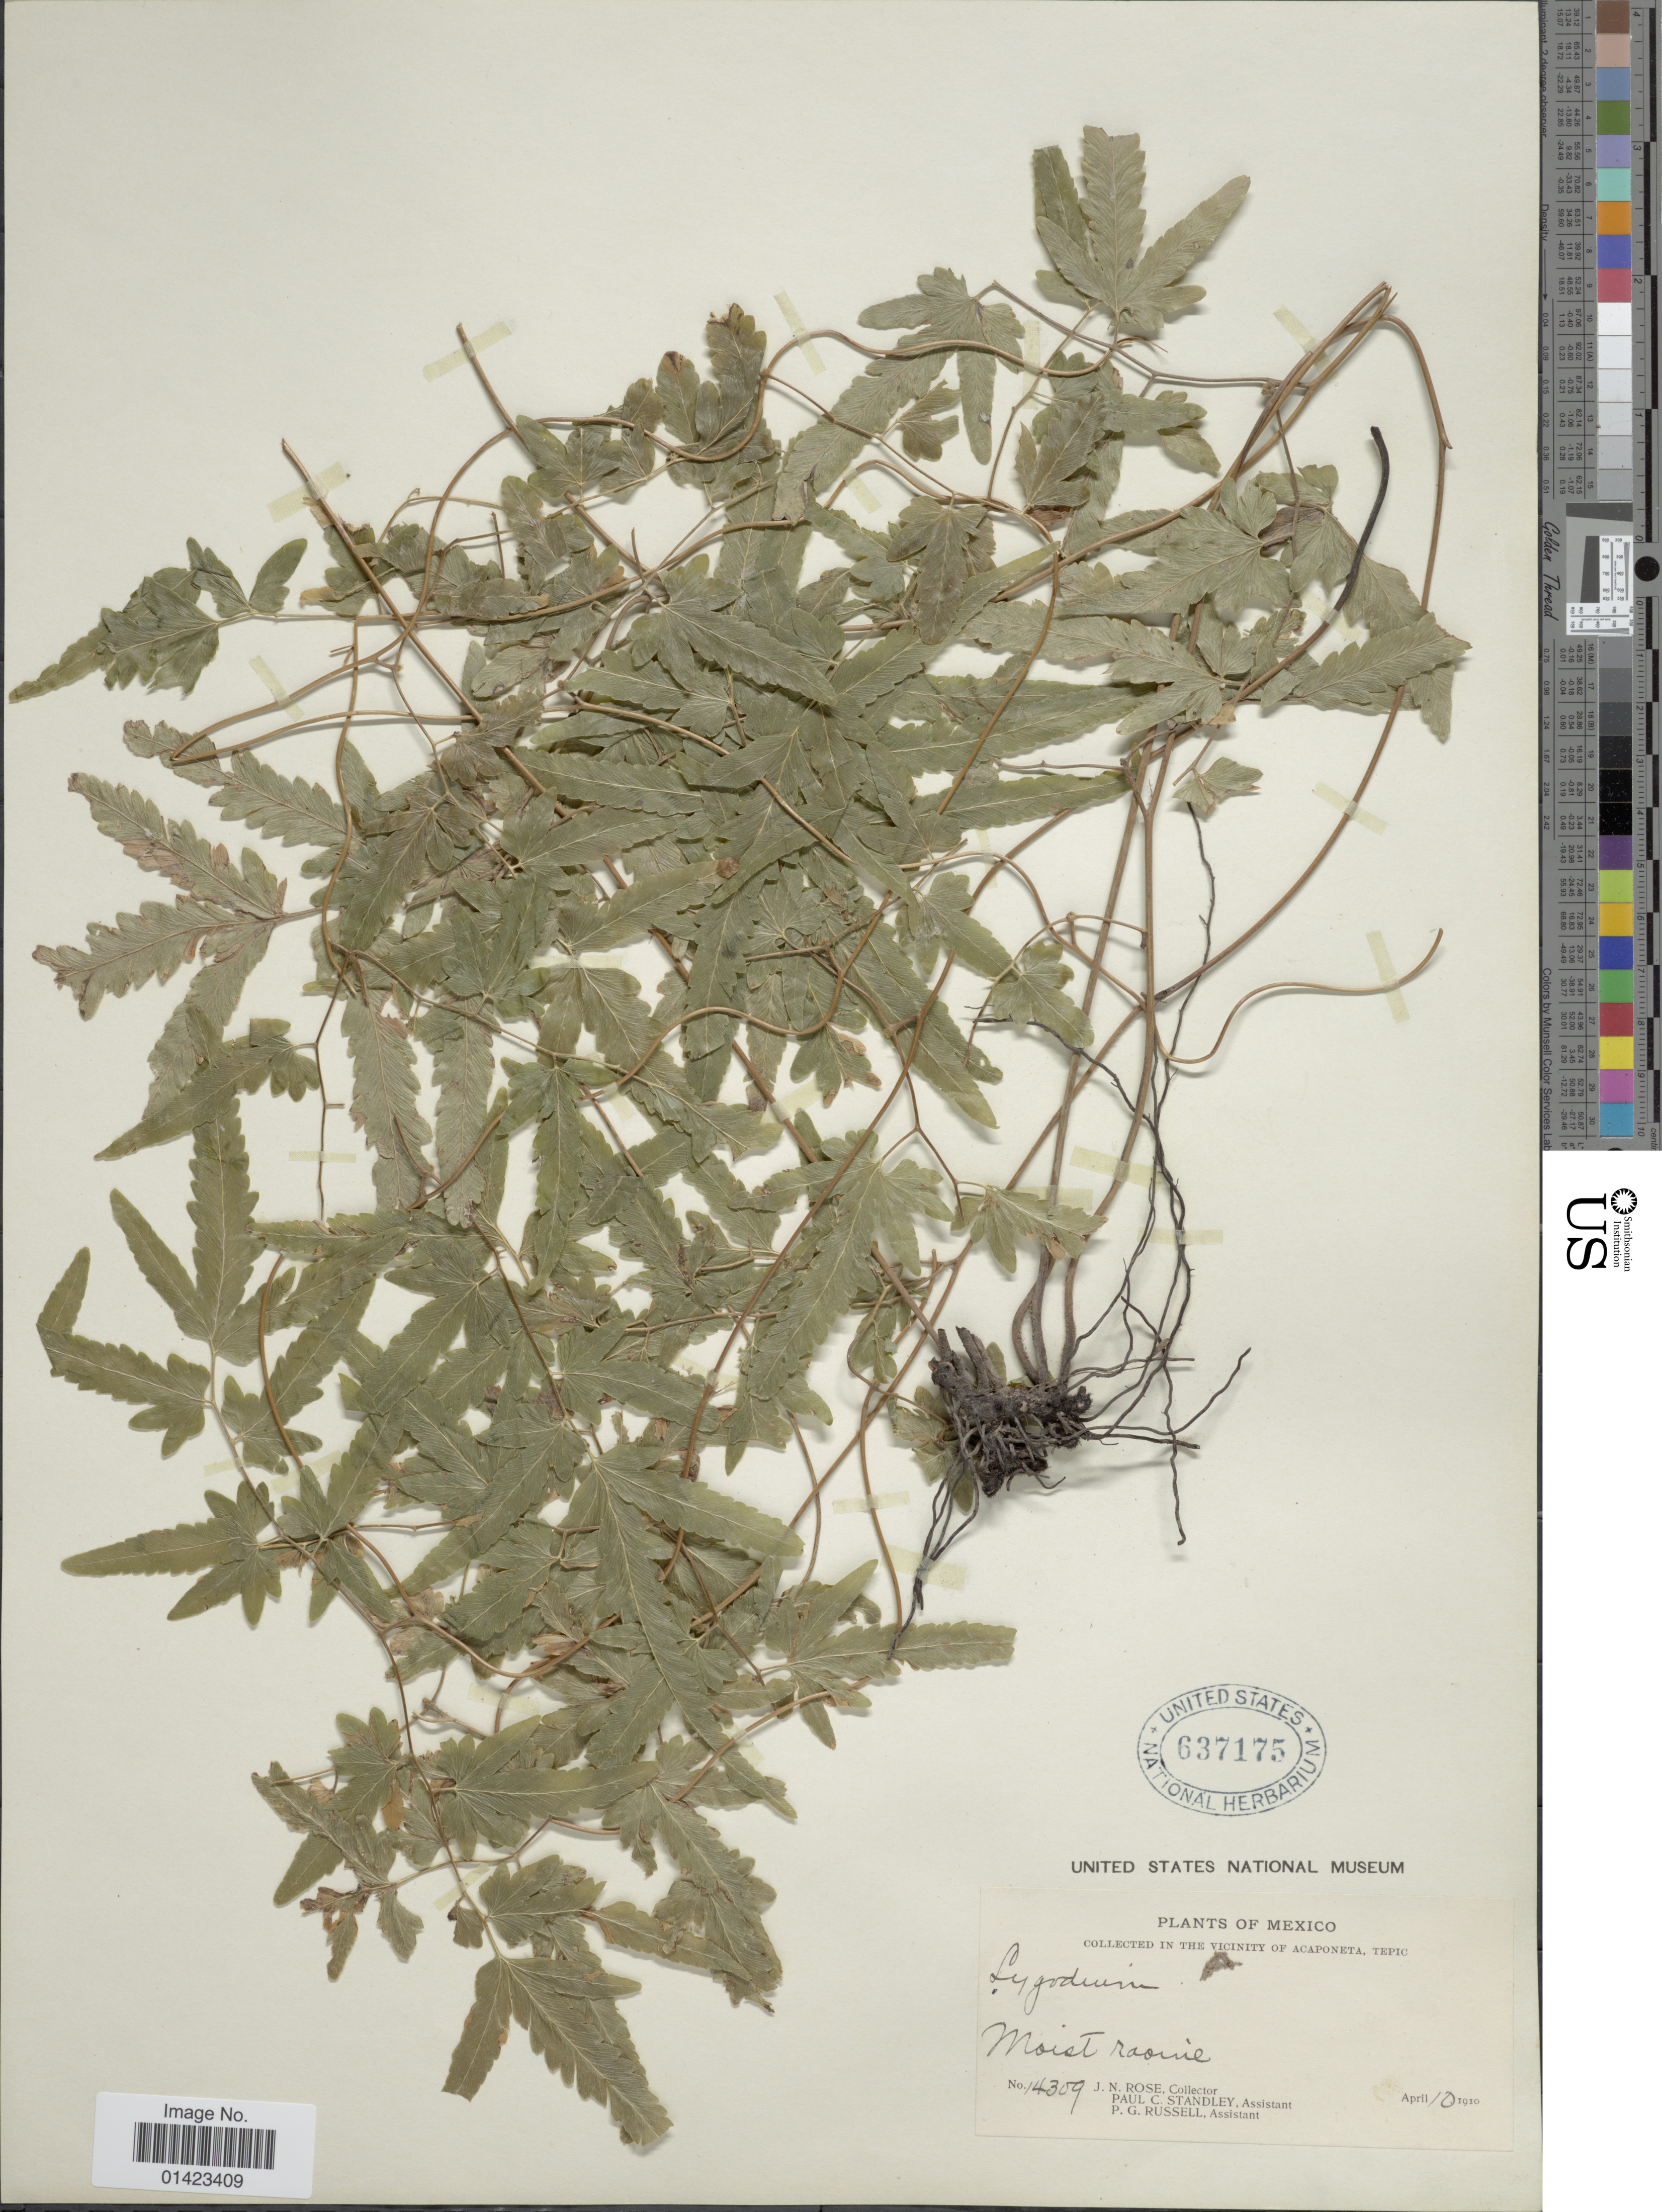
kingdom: Plantae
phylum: Tracheophyta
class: Polypodiopsida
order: Schizaeales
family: Lygodiaceae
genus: Lygodium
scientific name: Lygodium venustum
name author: Sw.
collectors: J. N. Rose, P. C. Standley & P. G. Russell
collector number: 14309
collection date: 1910-04-10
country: Mexico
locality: In the vicinity of Acaponeta, Tepic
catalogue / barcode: US 637175